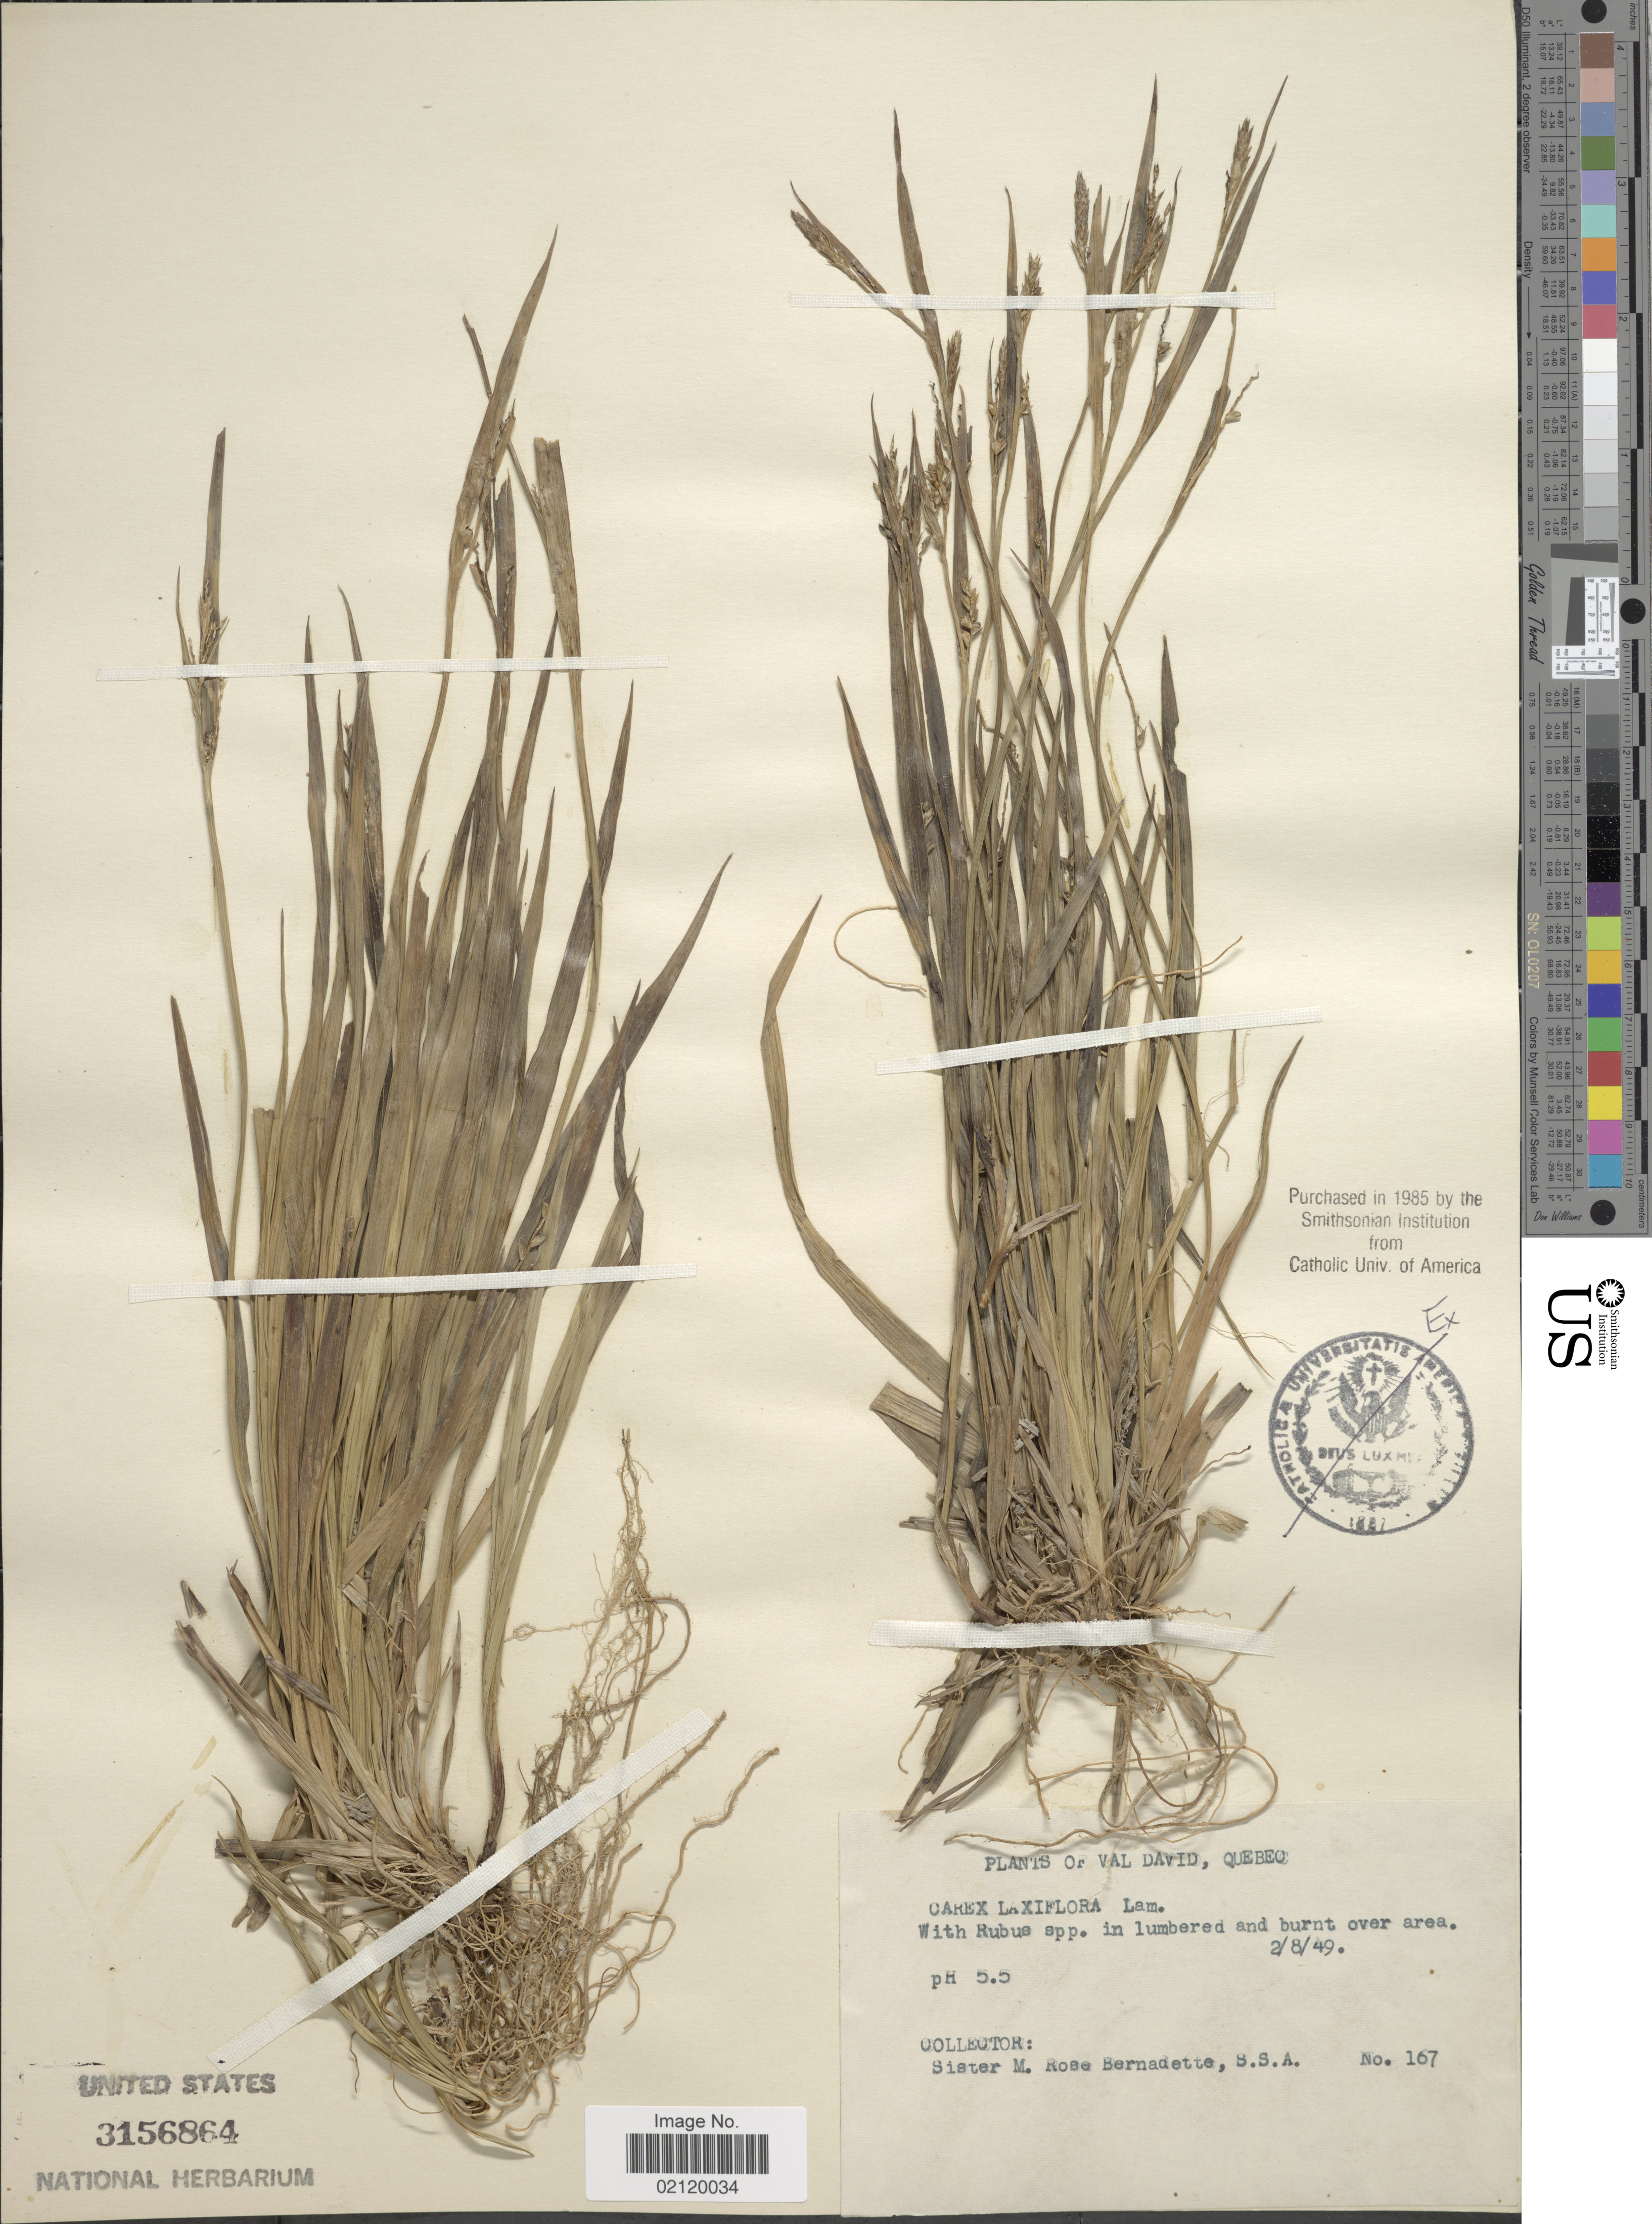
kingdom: Plantae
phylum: Tracheophyta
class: Liliopsida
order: Poales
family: Cyperaceae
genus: Carex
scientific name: Carex laxiflora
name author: Lam.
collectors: M. Bernadette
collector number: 167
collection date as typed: Transcribed d/m/y: 2/8/49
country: Canada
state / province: Quebec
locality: Val David. In lumbered and burnt over area.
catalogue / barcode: US 3156864